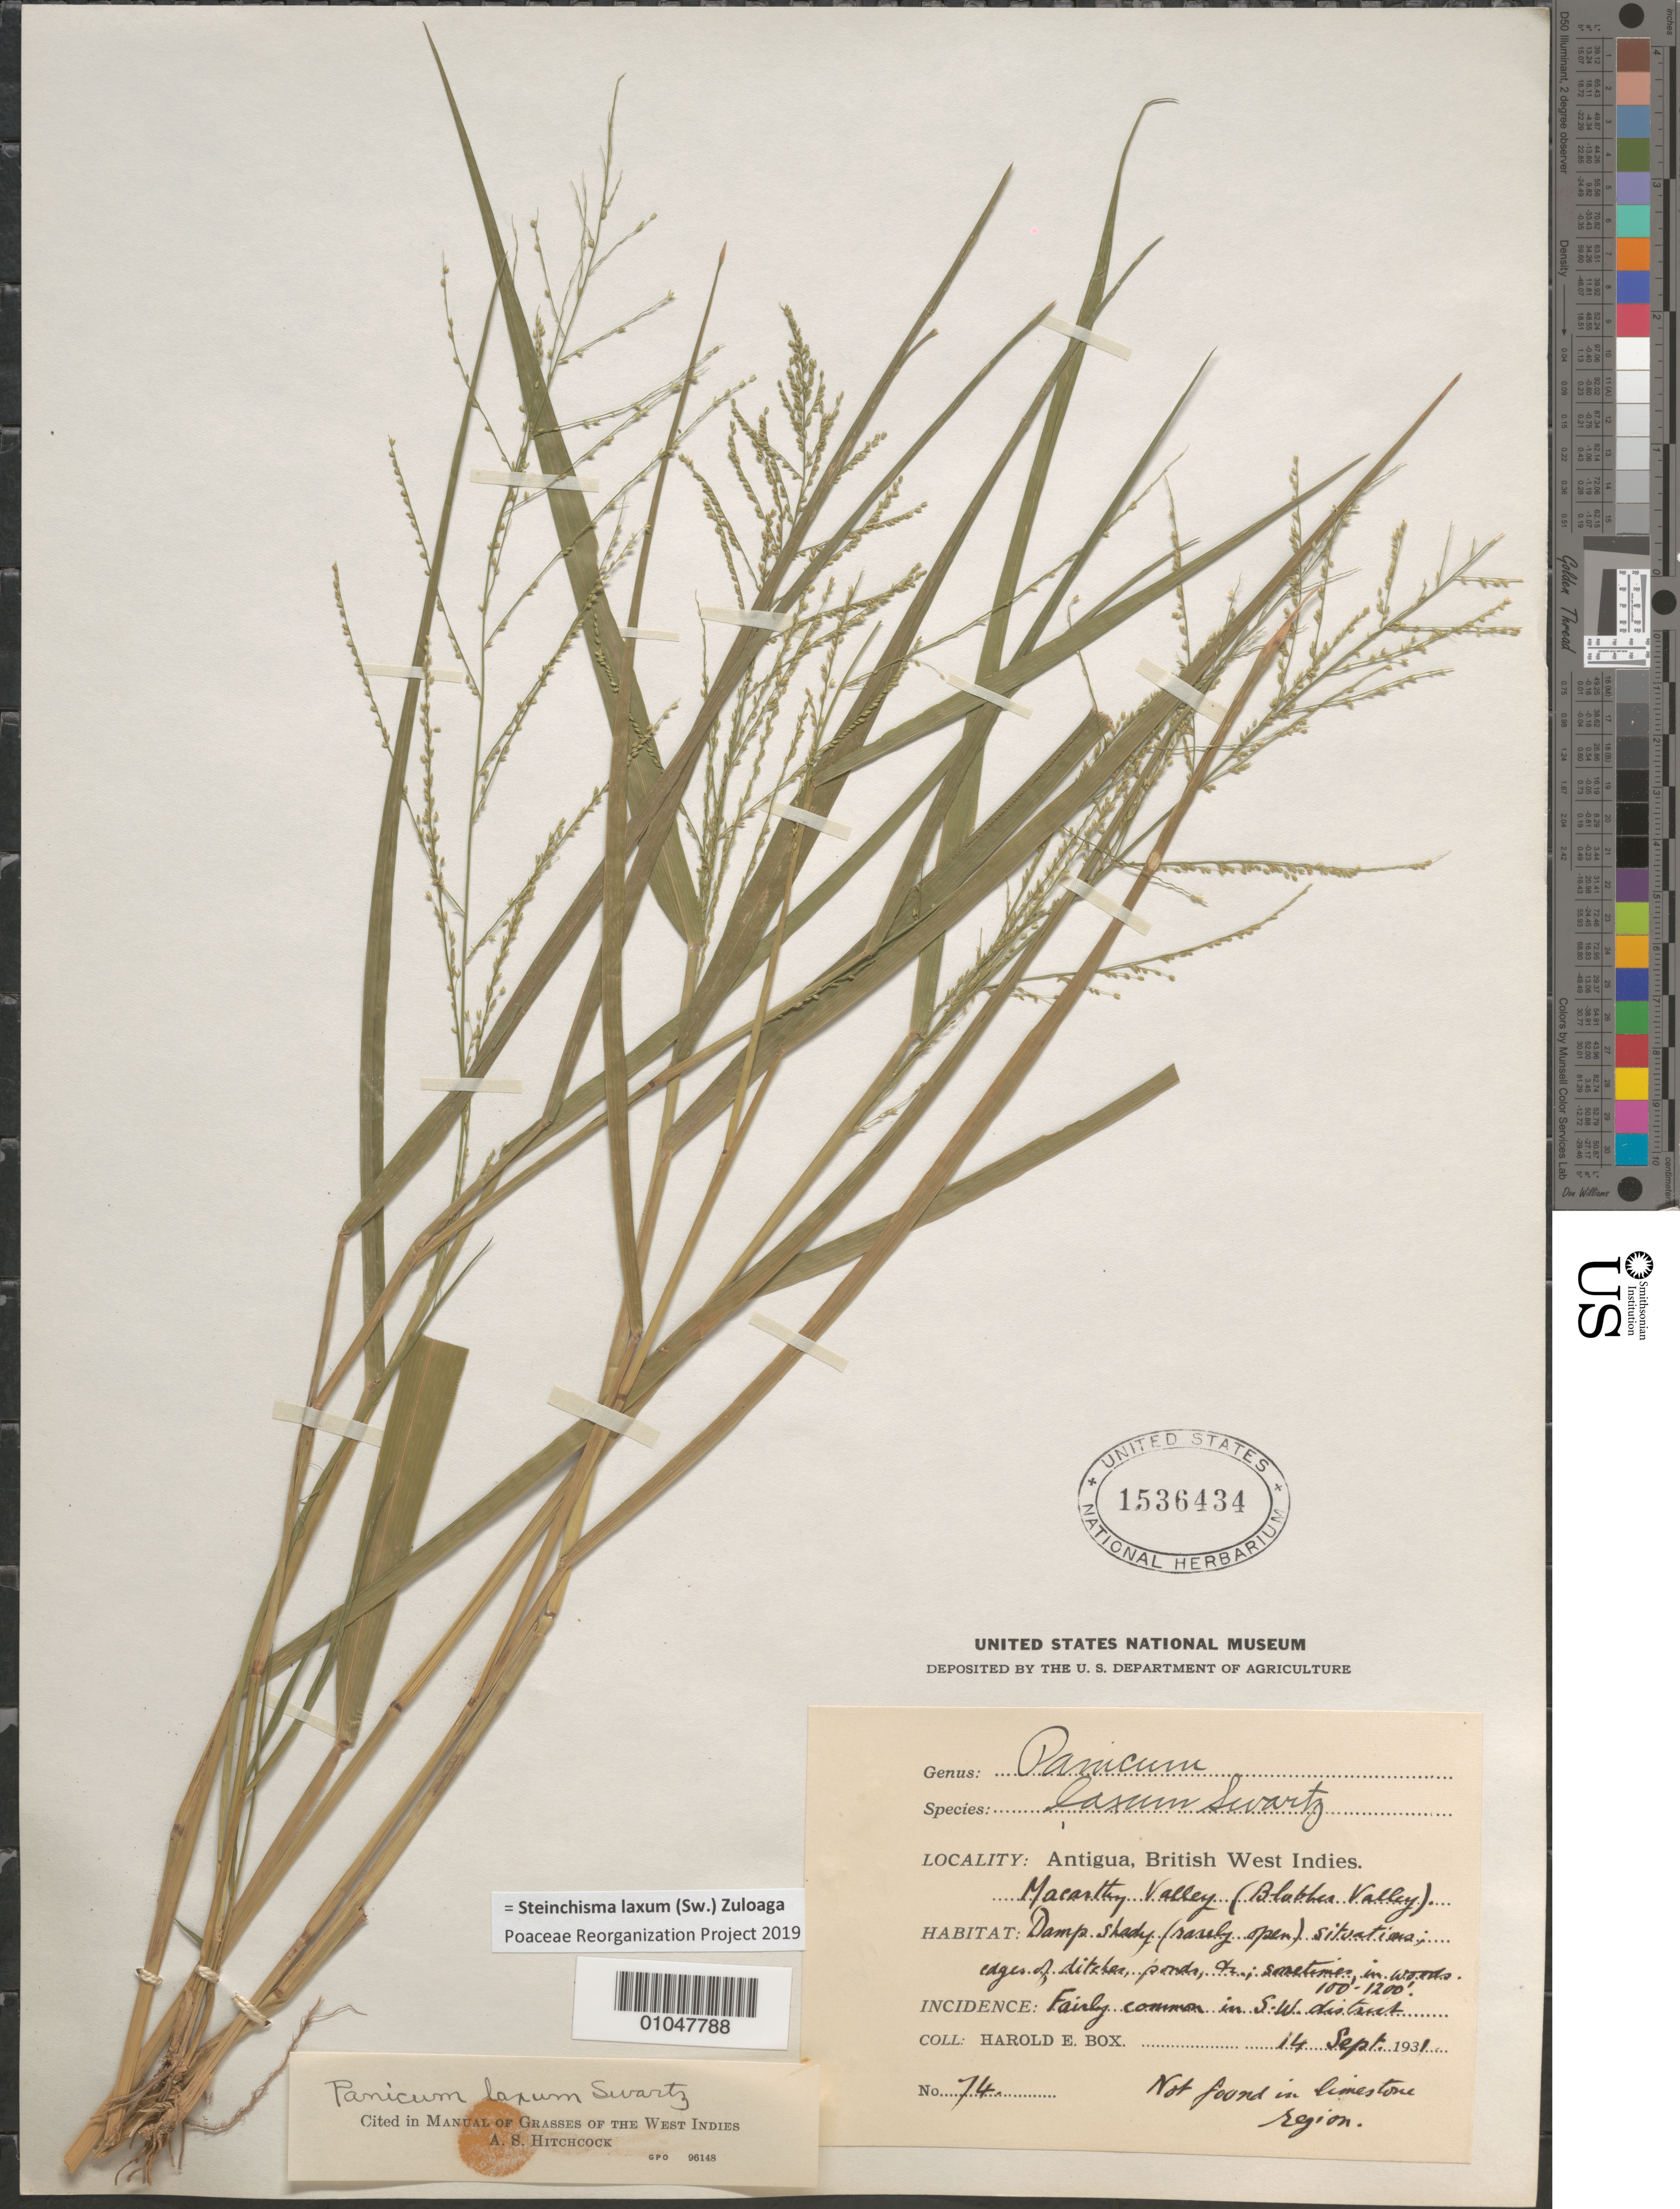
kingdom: Plantae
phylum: Tracheophyta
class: Liliopsida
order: Poales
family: Poaceae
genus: Panicum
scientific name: Panicum laxum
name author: Sw.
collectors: H. E. Box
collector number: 74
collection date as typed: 14 Sep 1931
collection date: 1931-09-14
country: Antigua and Barbuda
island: Antigua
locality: Macarthy Valley (Bluthea Valley)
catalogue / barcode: US 1536434